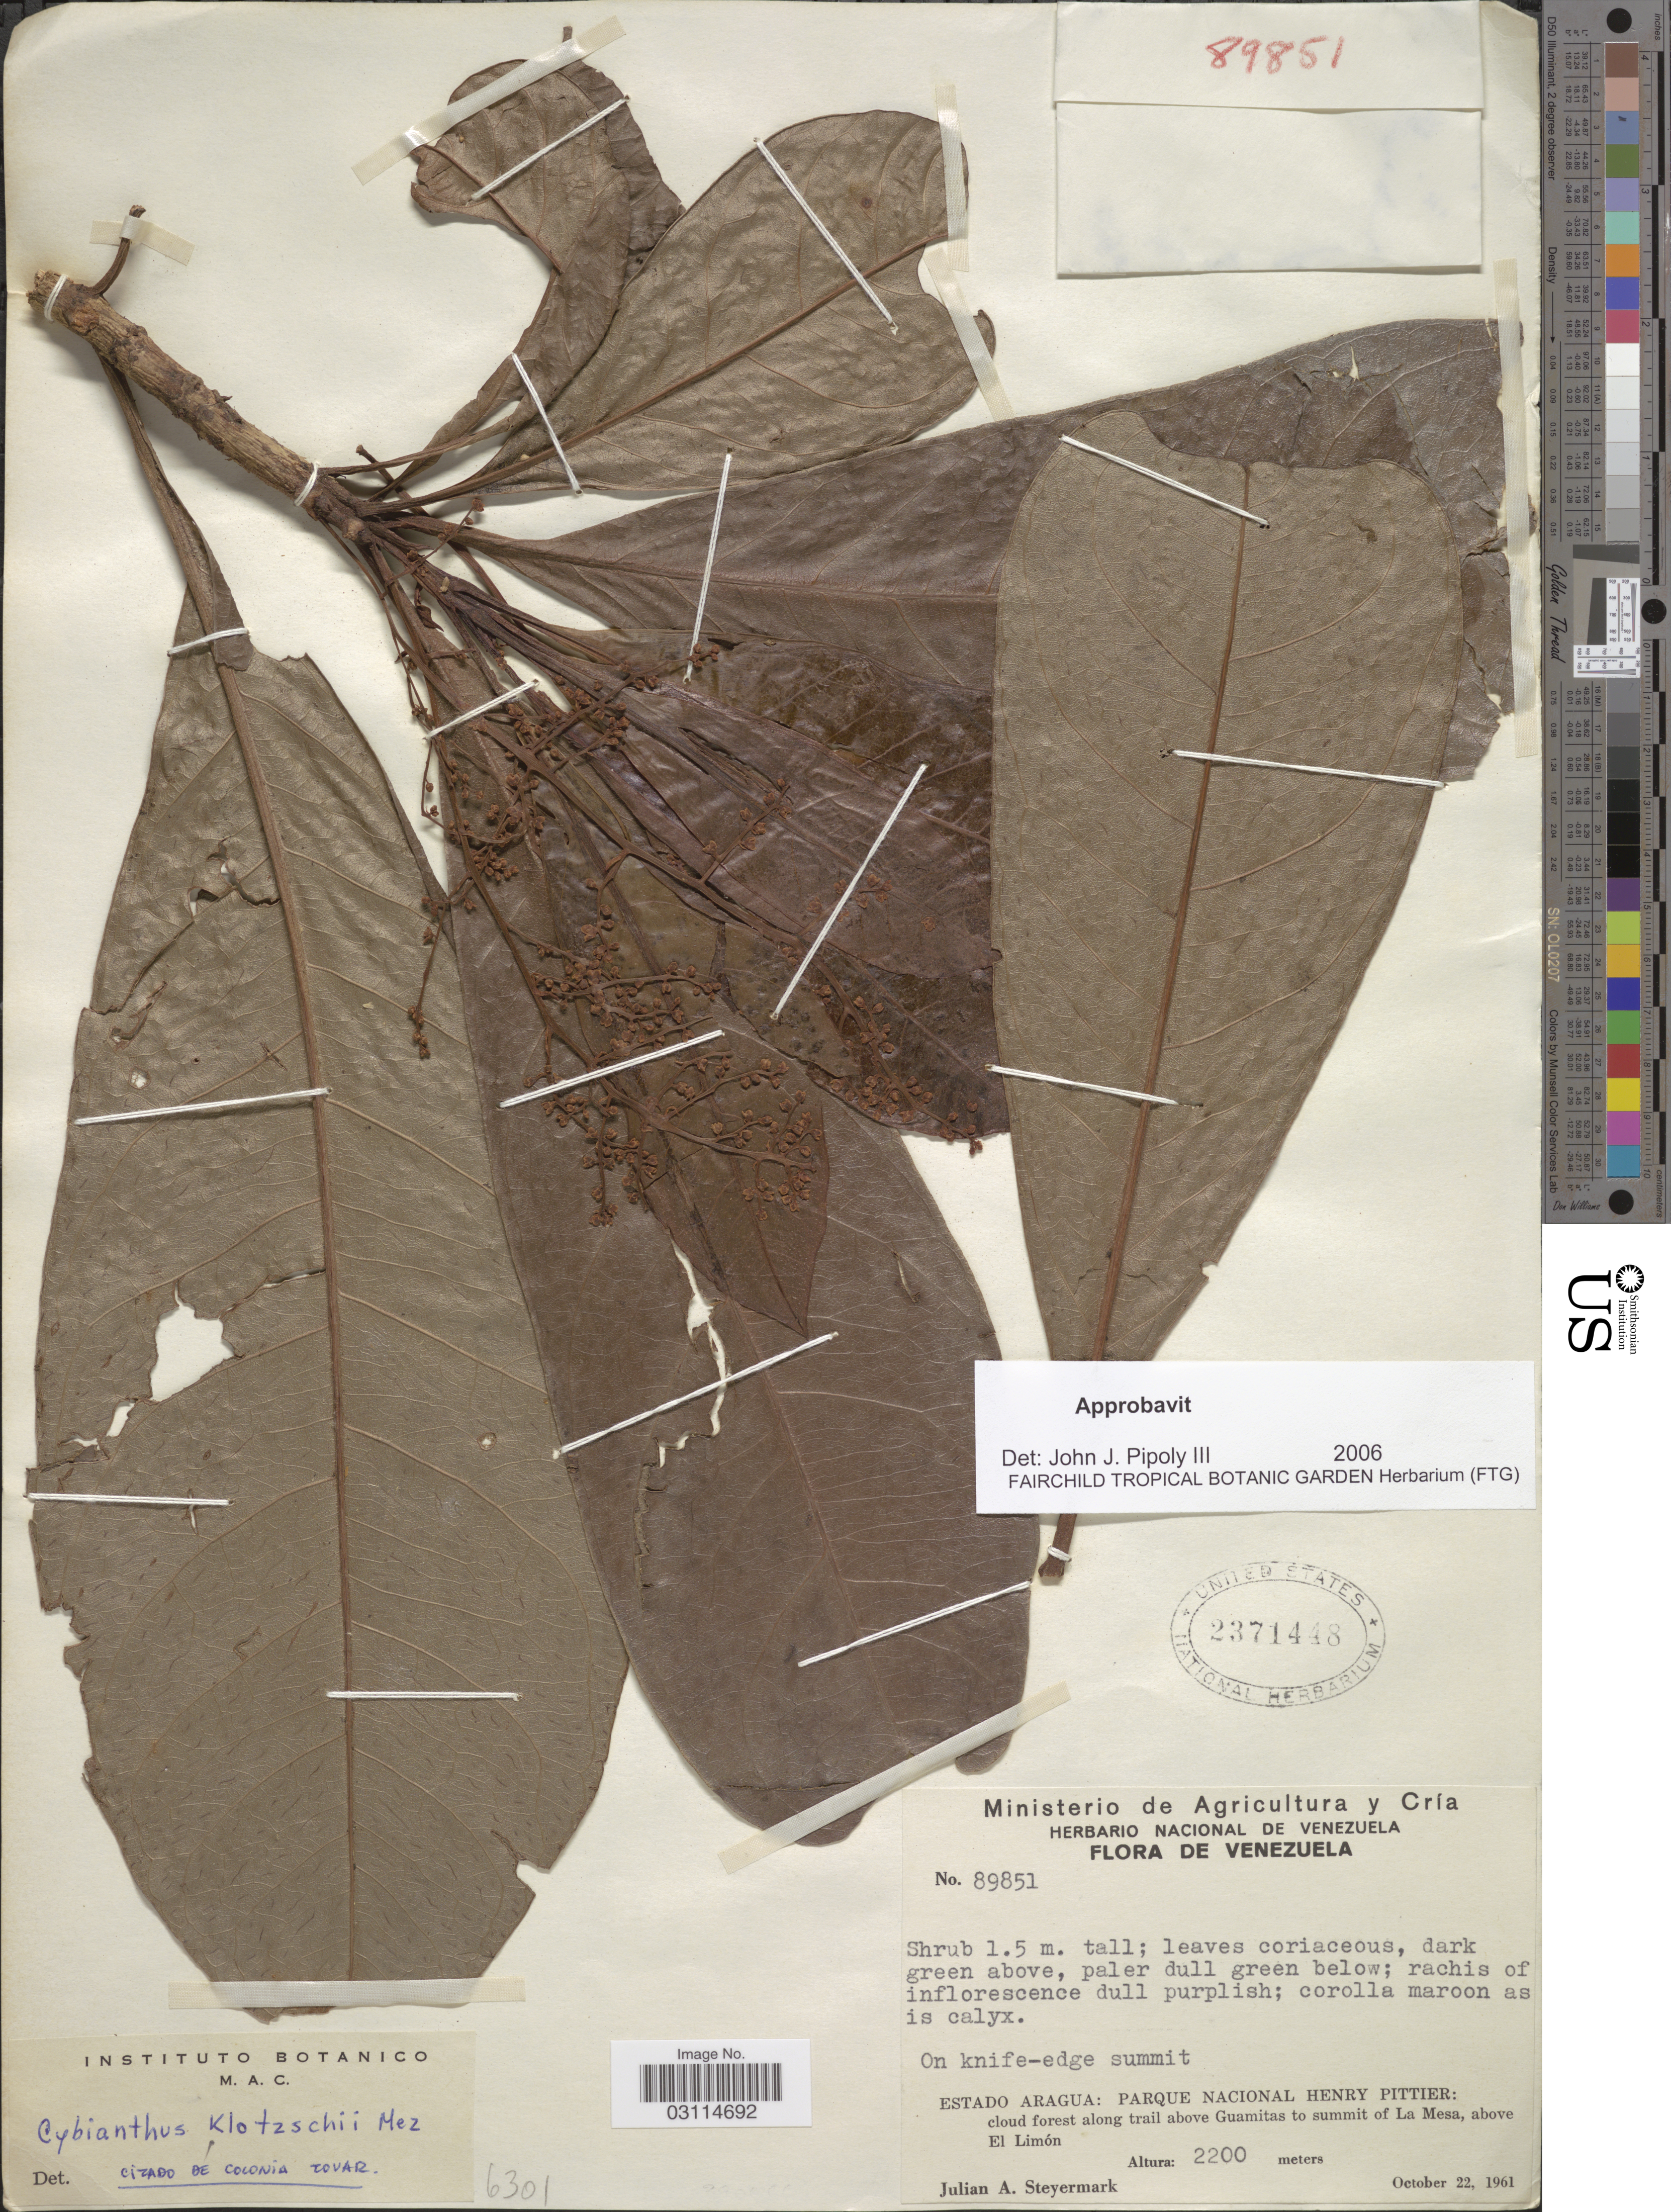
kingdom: Plantae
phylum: Tracheophyta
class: Magnoliopsida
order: Ericales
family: Primulaceae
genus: Cybianthus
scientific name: Cybianthus klotzschii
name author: Mez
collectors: J. Steyermark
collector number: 89851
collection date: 1961-10-22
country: Venezuela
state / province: Aragua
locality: Parque Nacional Henry Pittier: cloud forest along trail above Guamitas to summit of La Mesa, above El Limón.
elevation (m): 2200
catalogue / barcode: US 2371448